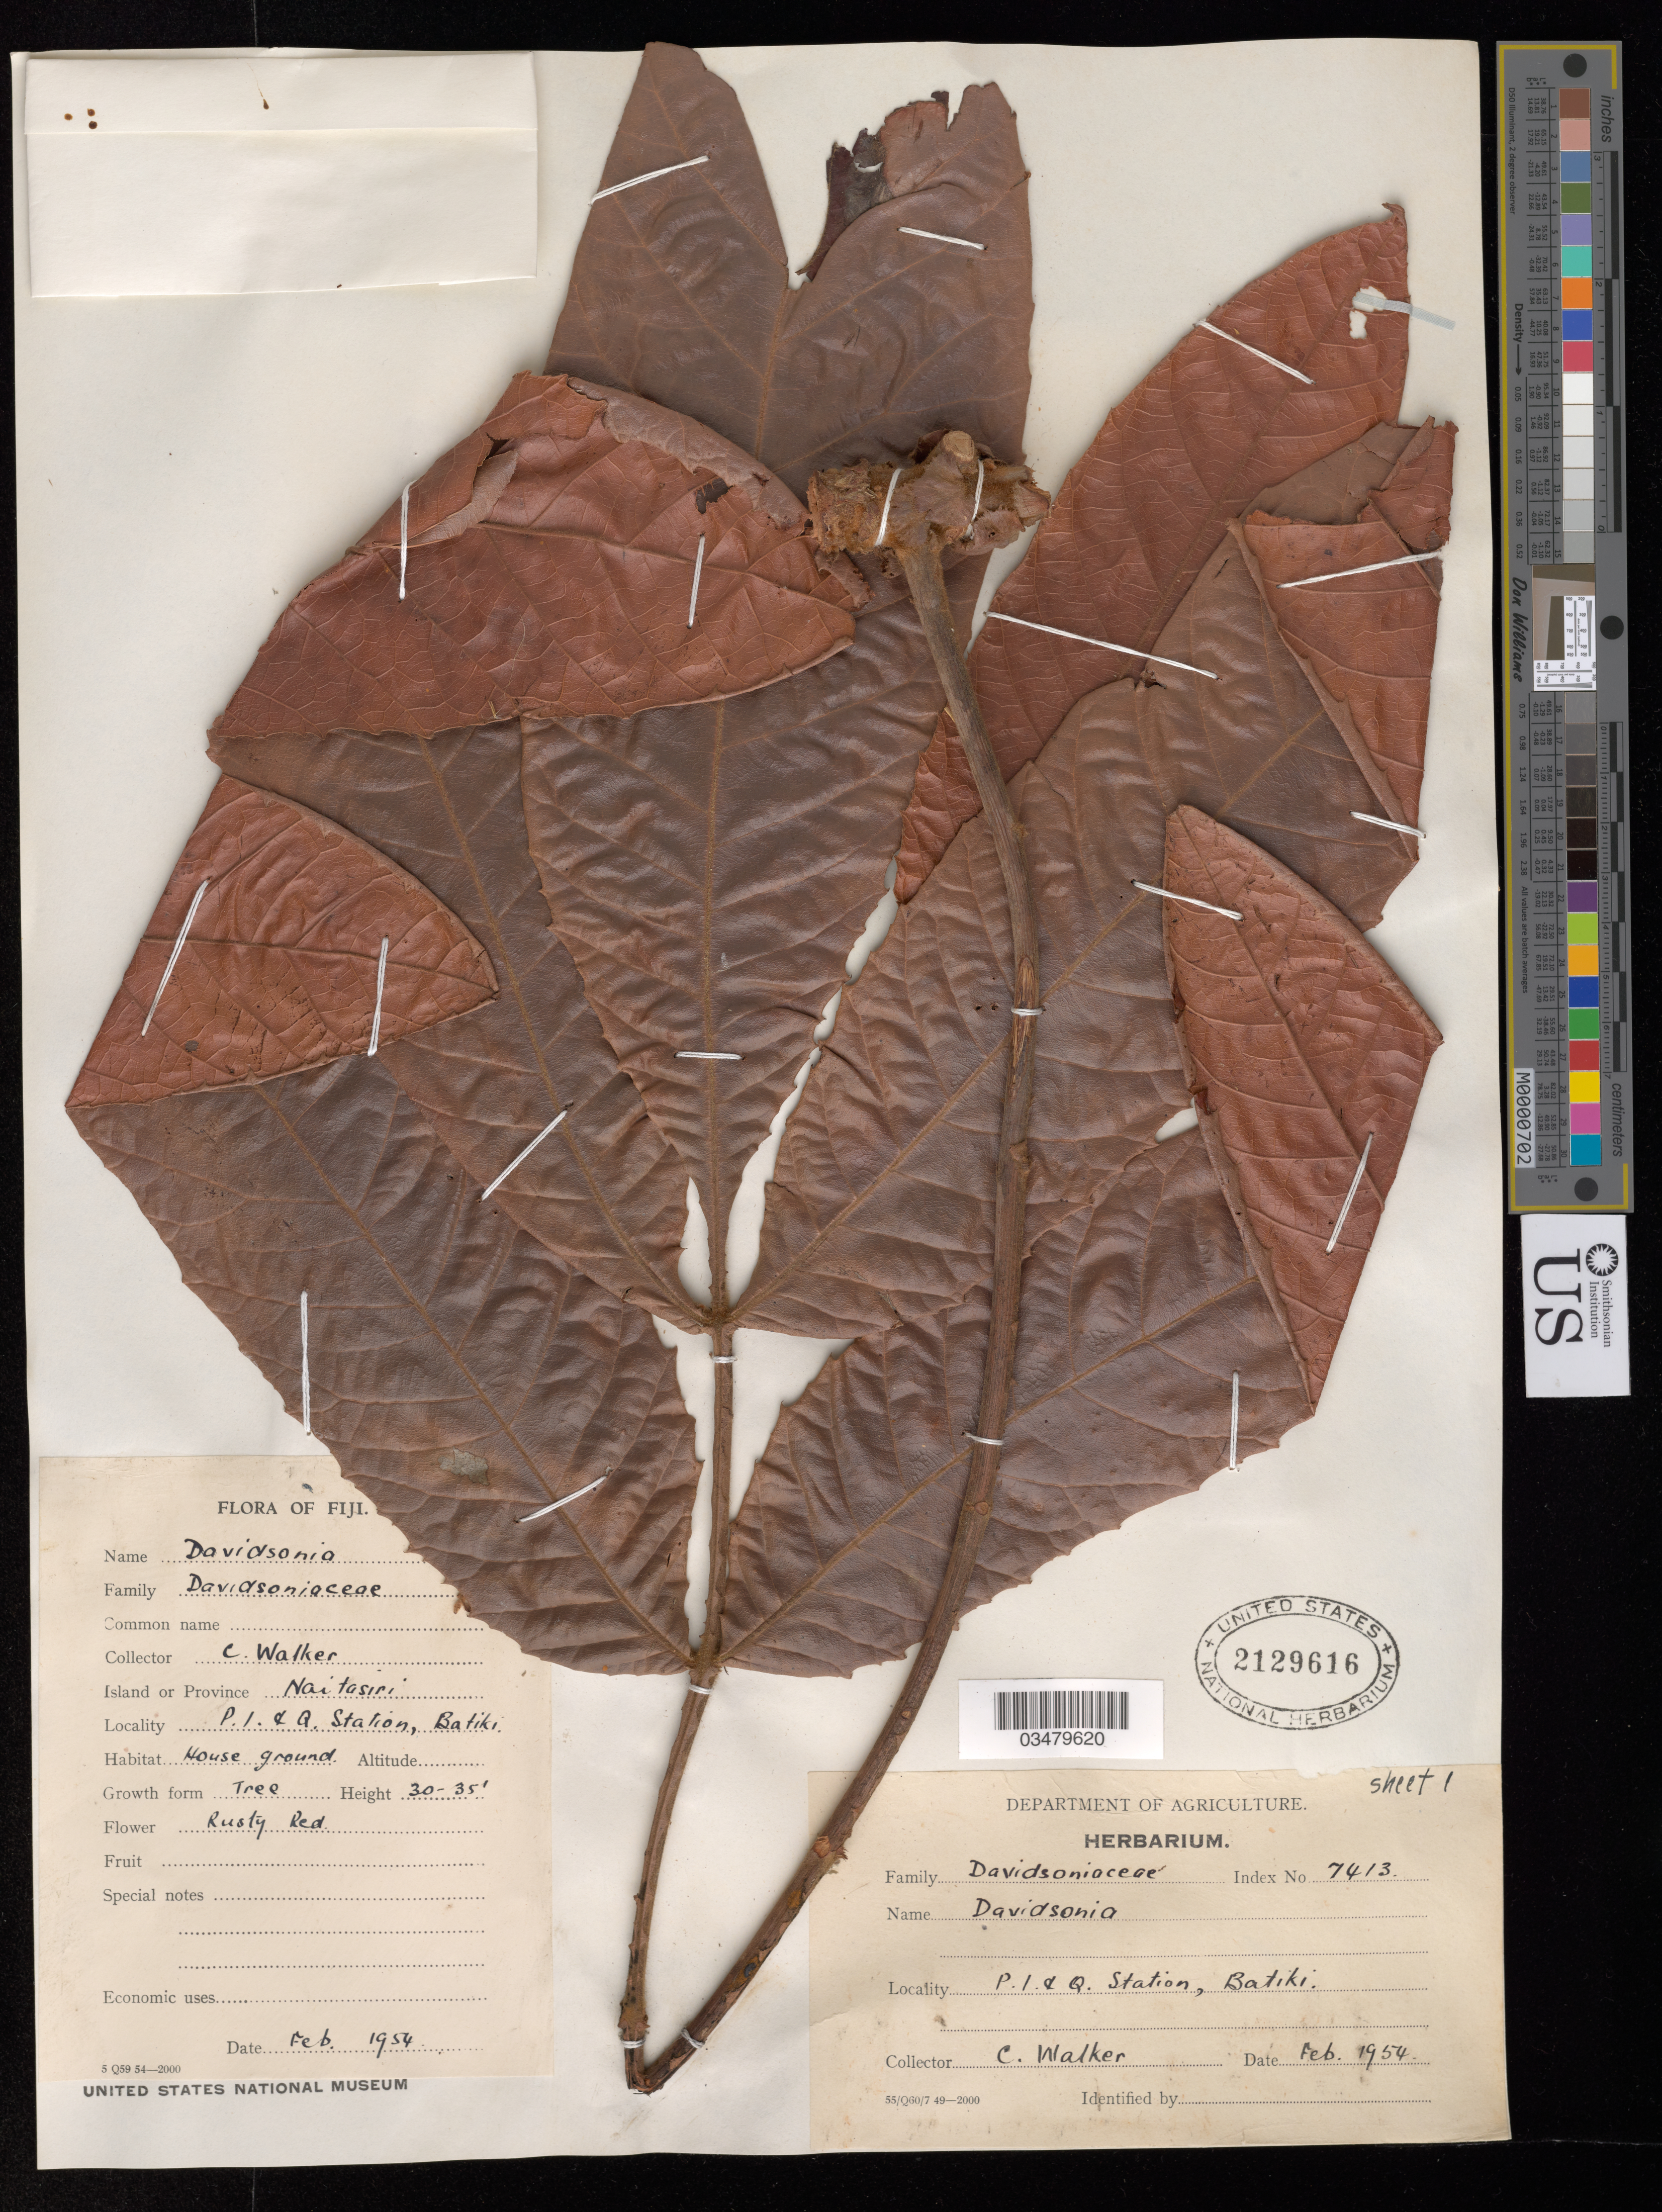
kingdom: Plantae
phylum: Tracheophyta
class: Magnoliopsida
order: Oxalidales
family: Cunoniaceae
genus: Davidsonia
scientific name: Davidsonia sp.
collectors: C. Walker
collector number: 7413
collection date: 1954-02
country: Fiji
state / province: Naitasiri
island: Batiki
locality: P.I. & Q. Station, Batiki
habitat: House ground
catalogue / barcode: US 2129616